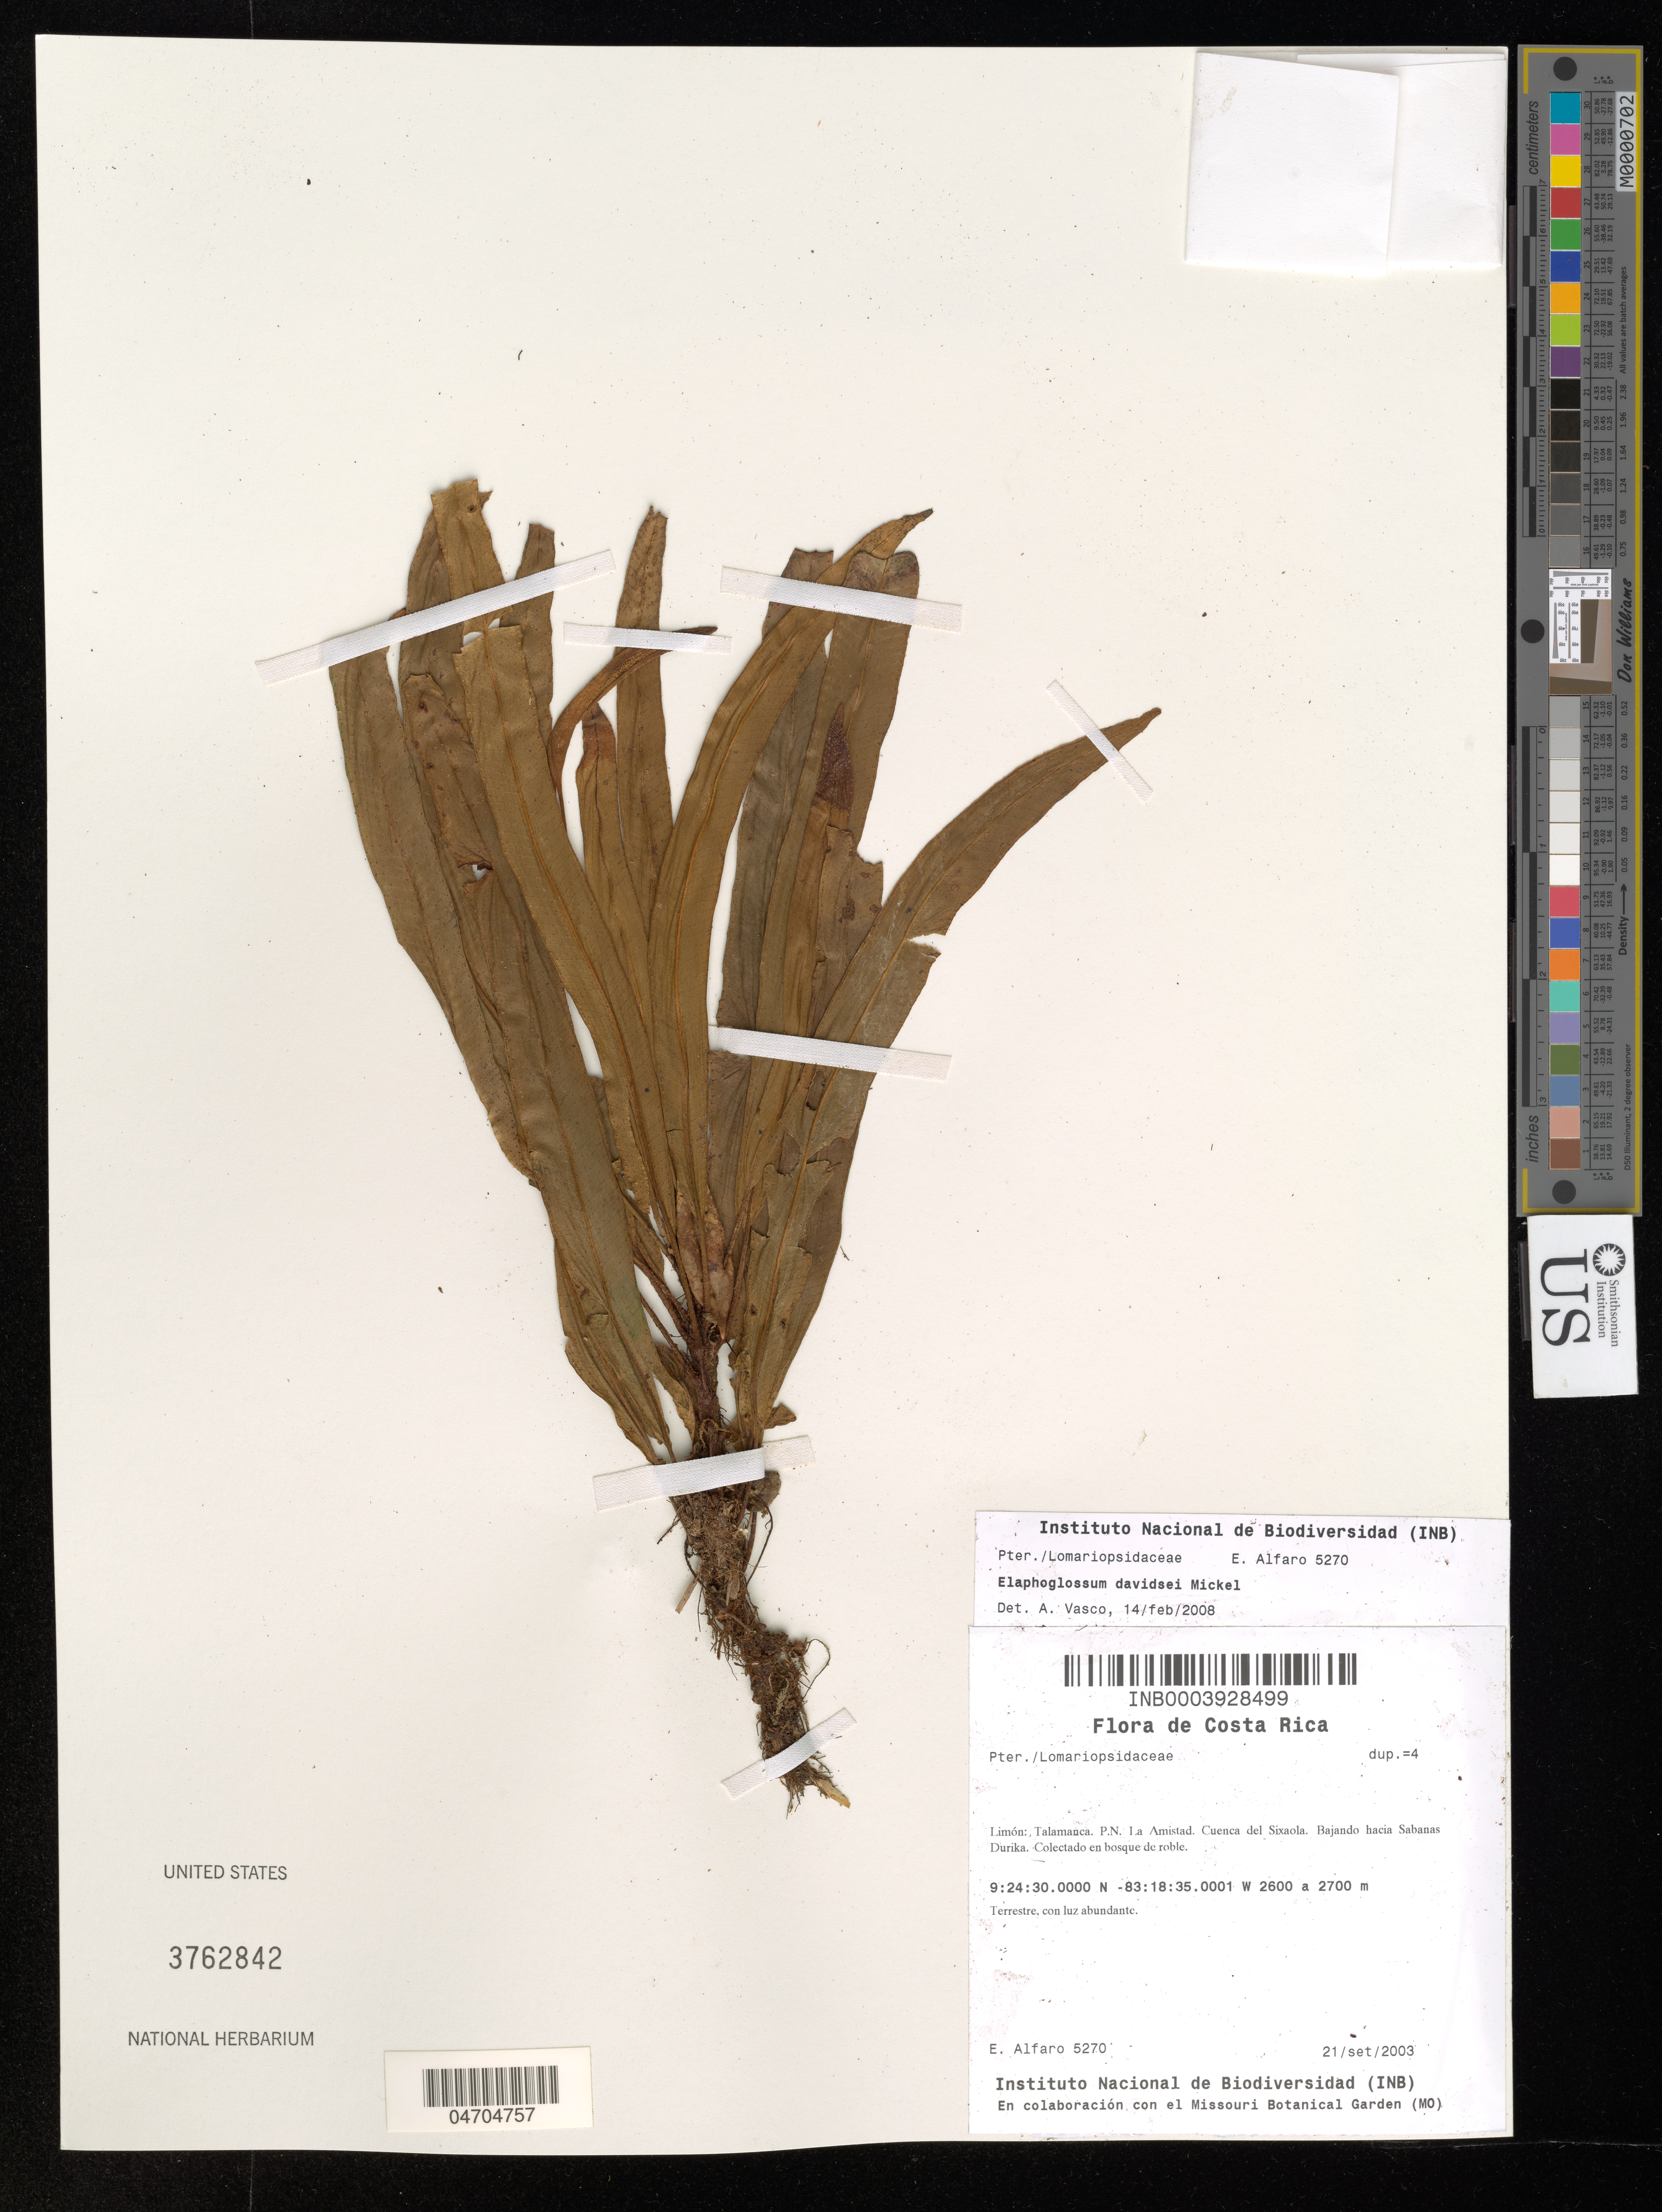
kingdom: Plantae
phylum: Tracheophyta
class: Polypodiopsida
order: Polypodiales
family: Dryopteridaceae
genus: Elaphoglossum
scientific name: Elaphoglossum davidsei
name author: Mickel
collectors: E. Alfaro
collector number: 5270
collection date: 2003-09-21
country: Costa Rica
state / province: Limón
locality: Talamanca. P. N. La Amistad. Cuenca del Sixaola. Bajando hacia Sabanas Durika.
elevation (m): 2600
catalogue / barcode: US 3762842